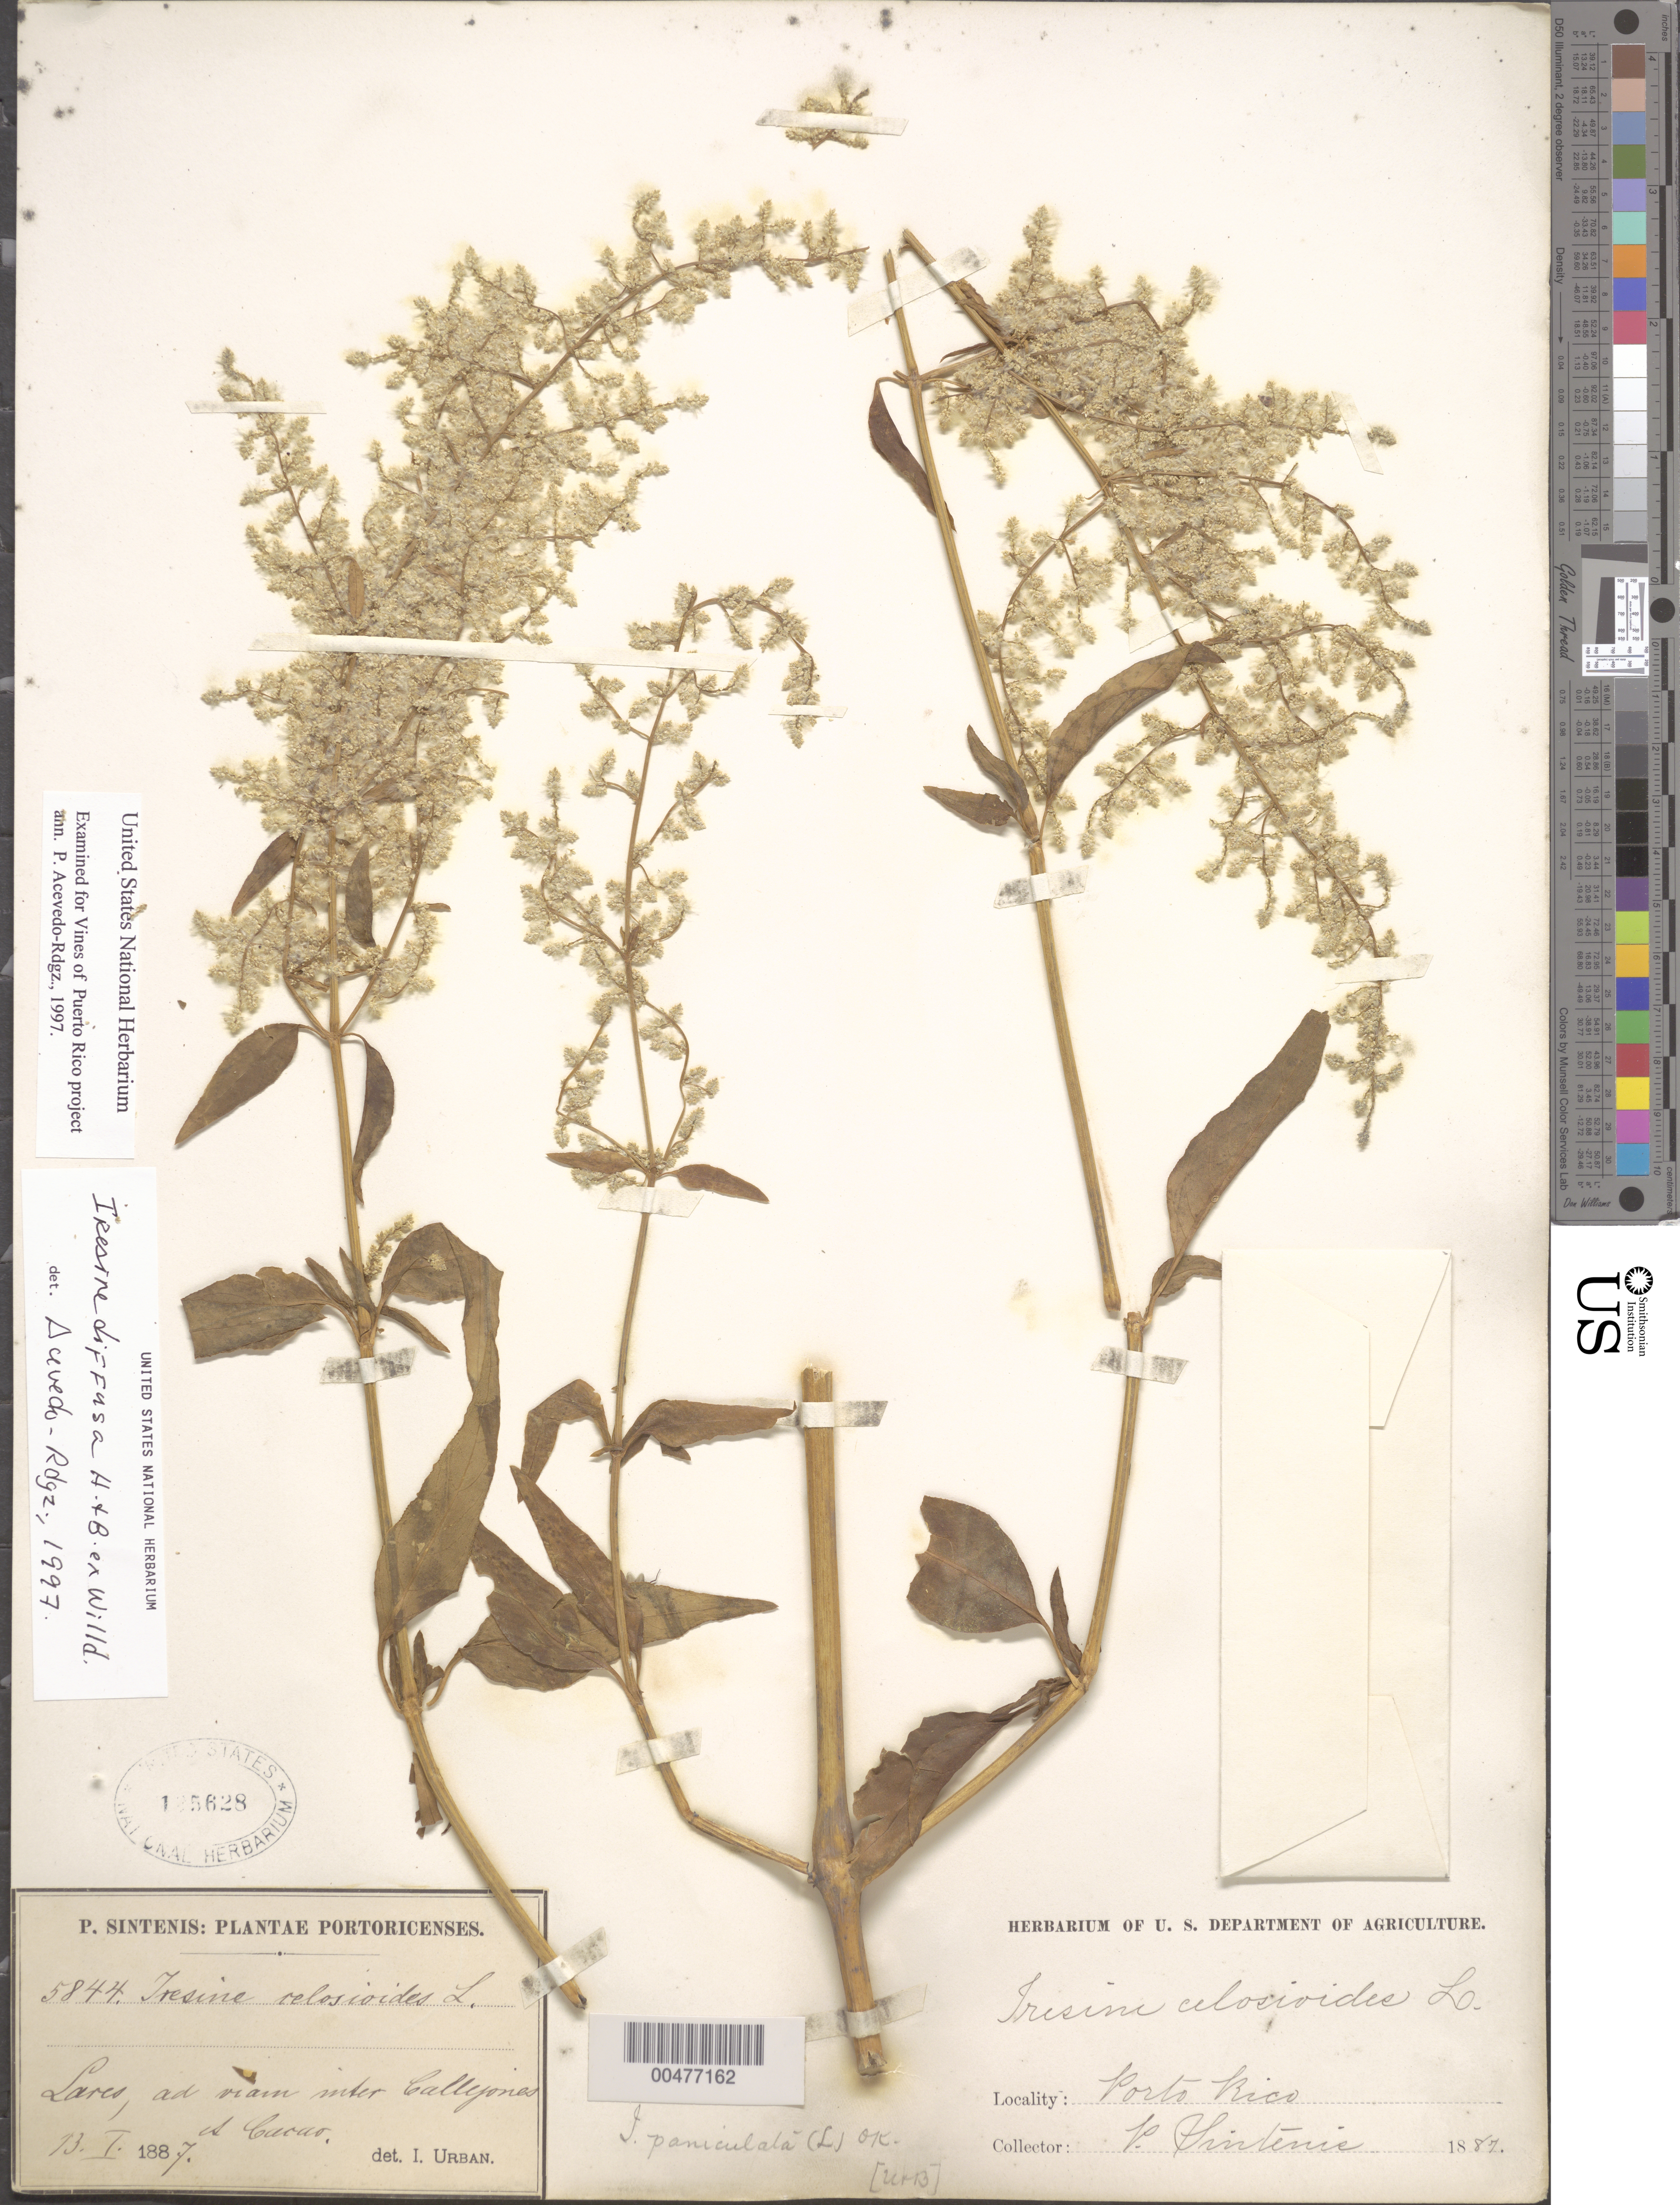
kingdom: Plantae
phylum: Tracheophyta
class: Magnoliopsida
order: Caryophyllales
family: Amaranthaceae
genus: Iresine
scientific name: Iresine diffusa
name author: Humb. & Bonpl. ex Willd.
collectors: P. Sintenis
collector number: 5844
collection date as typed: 13 Jan 1887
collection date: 1887-01-13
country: Puerto Rico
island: Greater Antilles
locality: Lares. ad viam inter Callejones A Cacao.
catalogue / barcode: US 125628